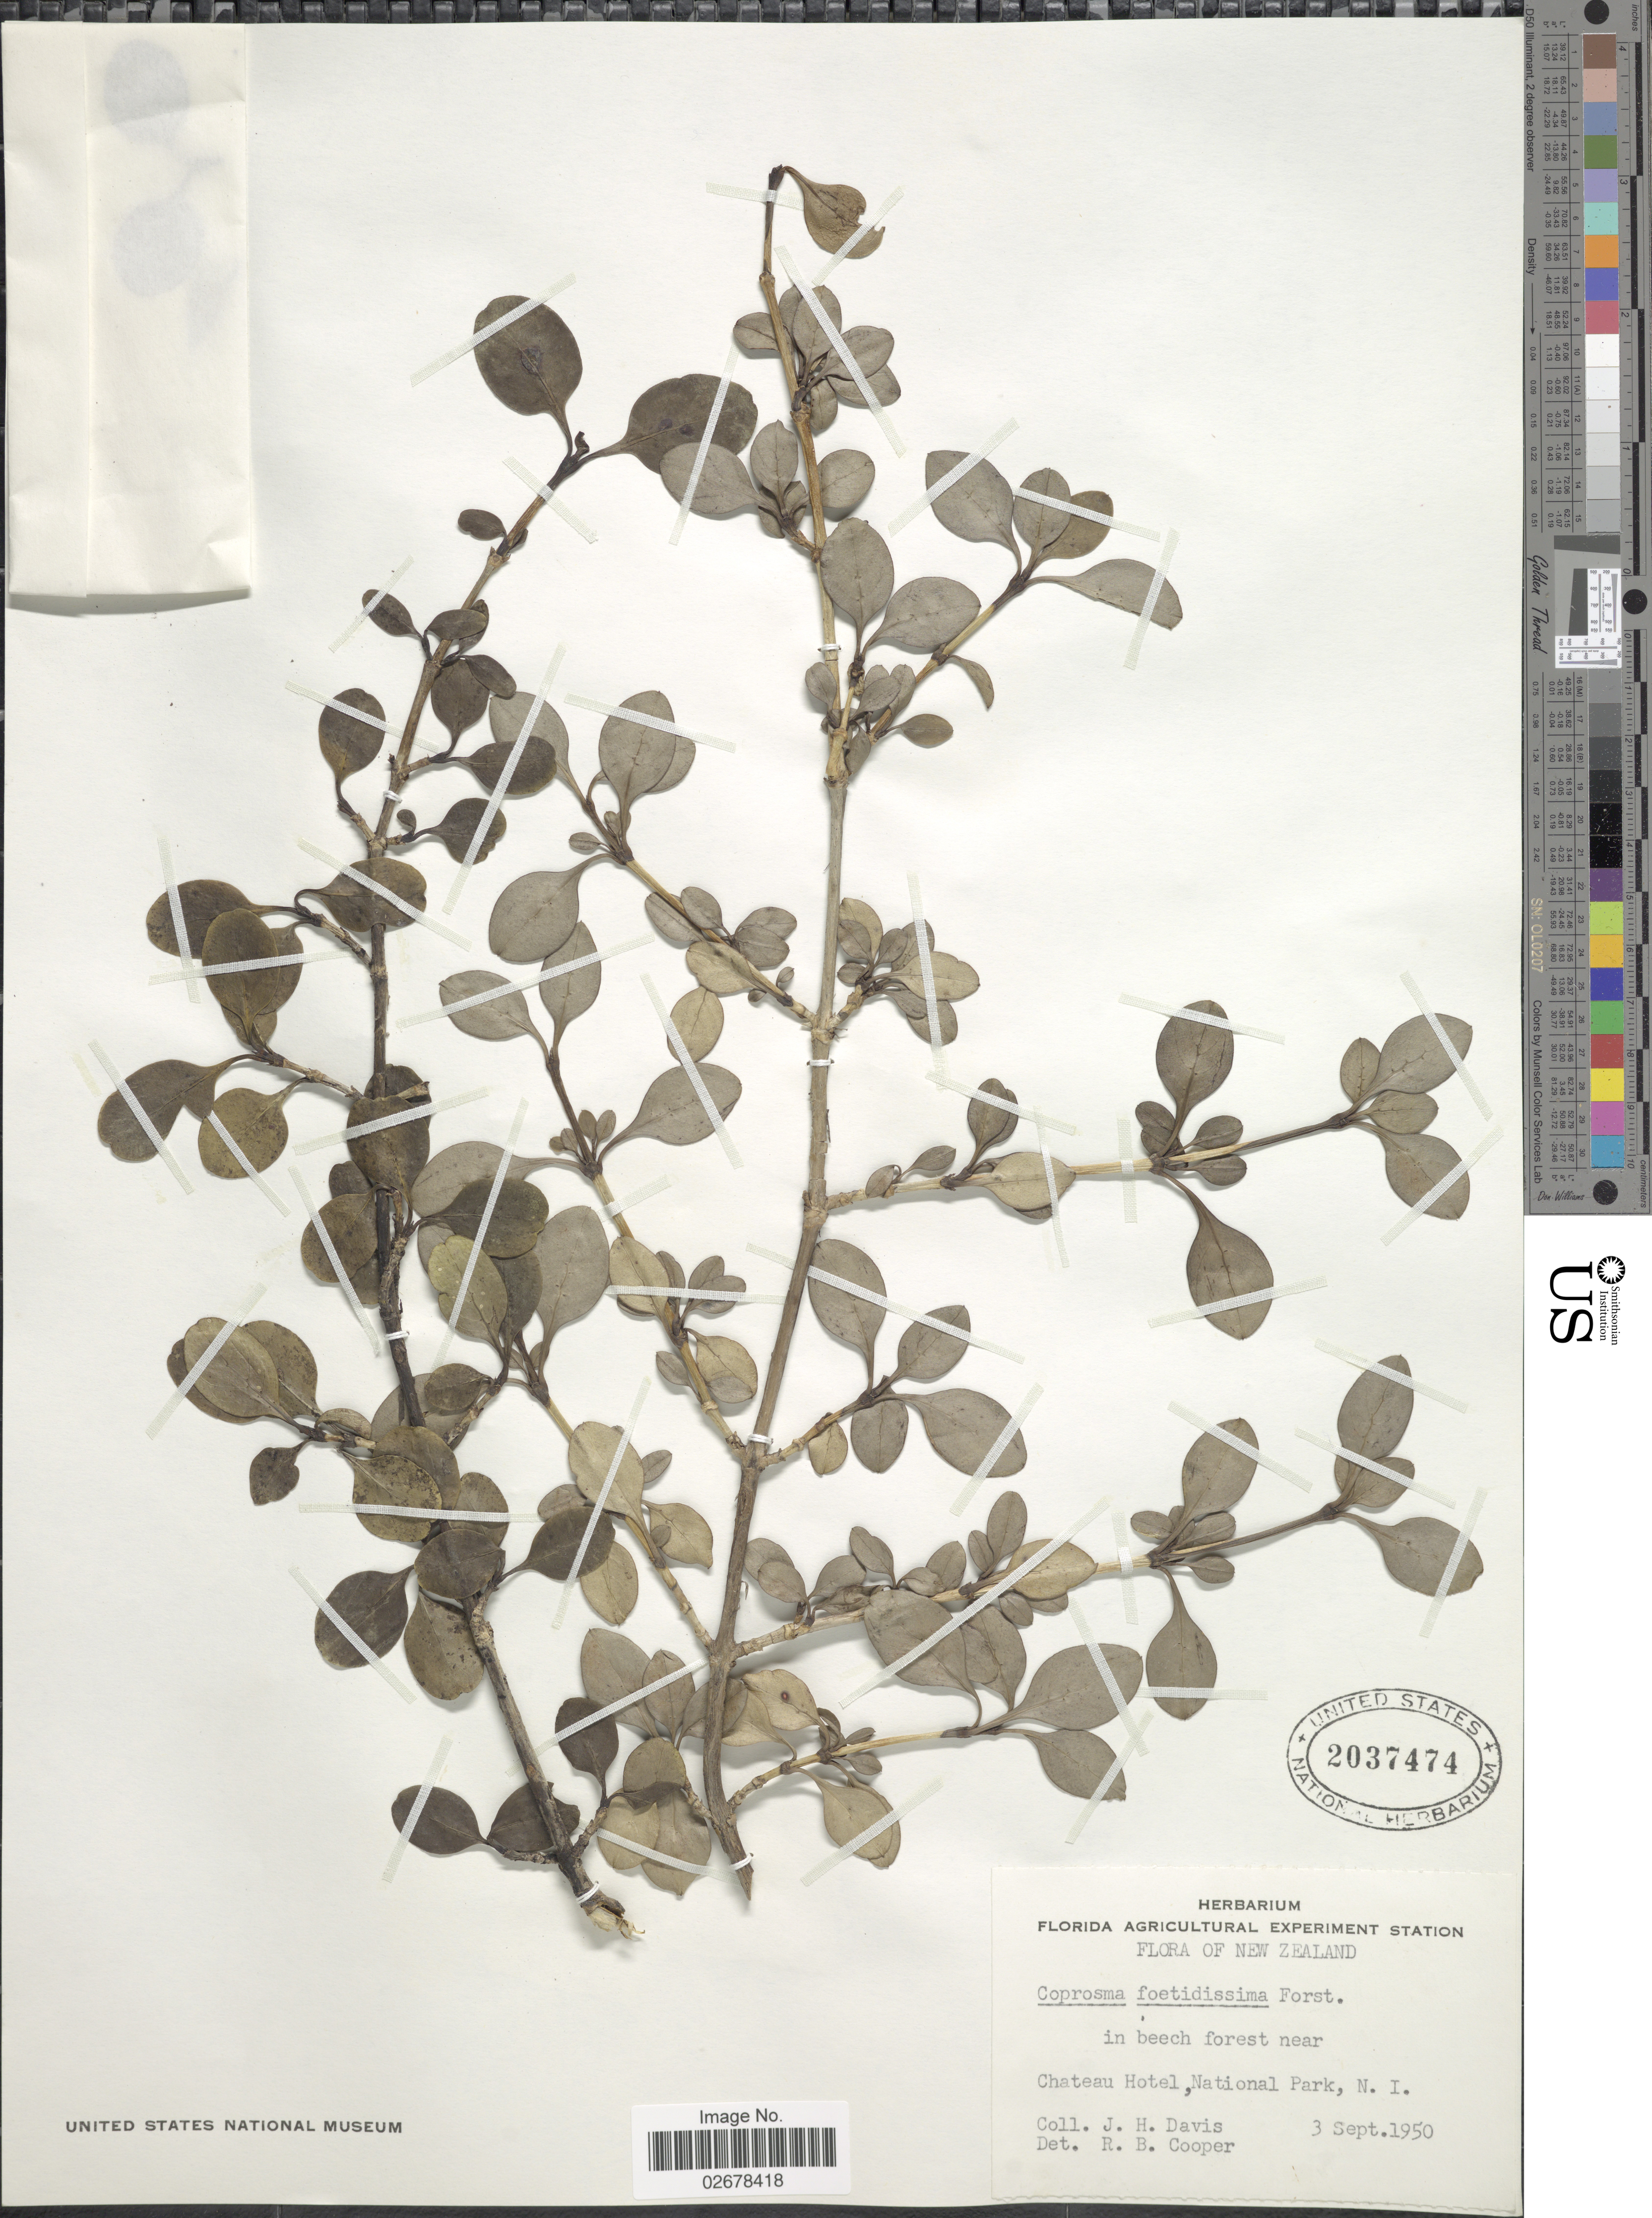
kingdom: Plantae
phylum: Tracheophyta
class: Magnoliopsida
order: Gentianales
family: Rubiaceae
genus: Coprosma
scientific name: Coprosma foetidissima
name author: J.R. Forst. & G. Forst.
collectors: J. Davis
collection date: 1950-09-03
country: New Zealand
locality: In beech forest near Chateau Hotel, National Park, N. I.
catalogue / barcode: US 2037474